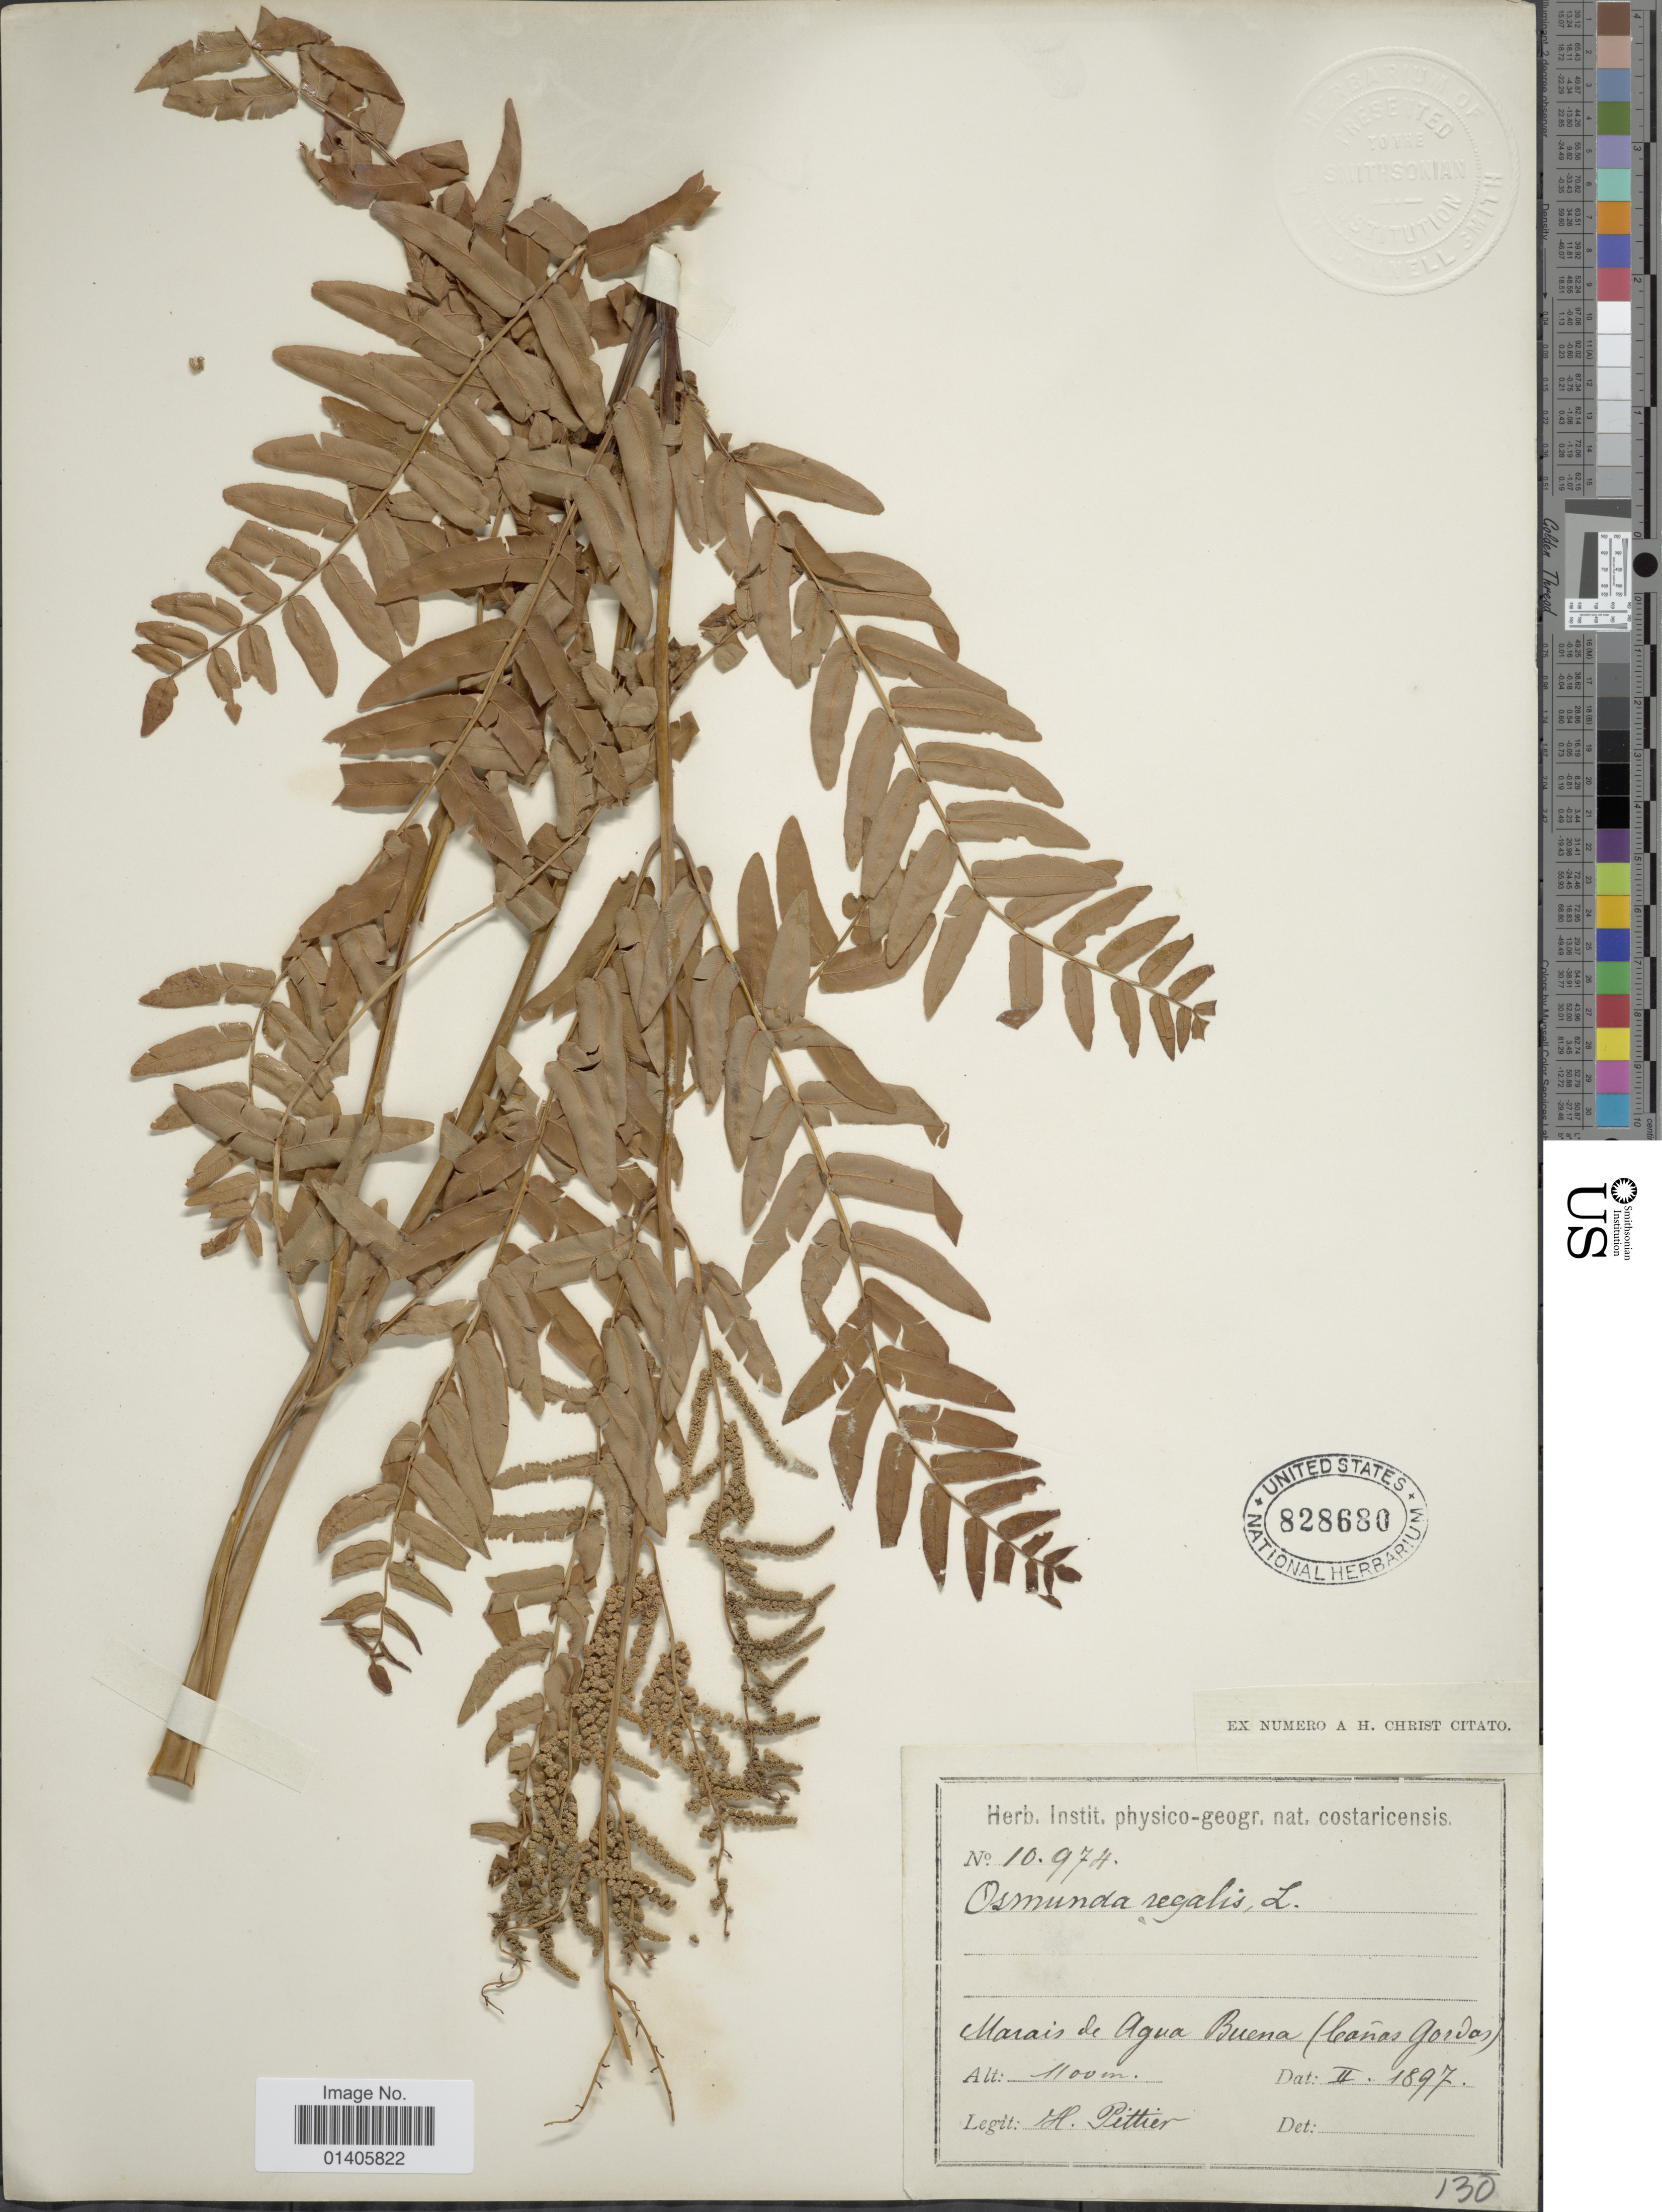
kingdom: Plantae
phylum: Tracheophyta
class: Polypodiopsida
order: Osmundales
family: Osmundaceae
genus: Osmunda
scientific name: Osmunda regalis var. palustris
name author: (Schrad.) C. Chr. ex Angely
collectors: H. F. Pittier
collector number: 10974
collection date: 1897-02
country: Costa Rica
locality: Marais de Agua Buena (Cañas Gorda)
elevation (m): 1100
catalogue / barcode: US 828680